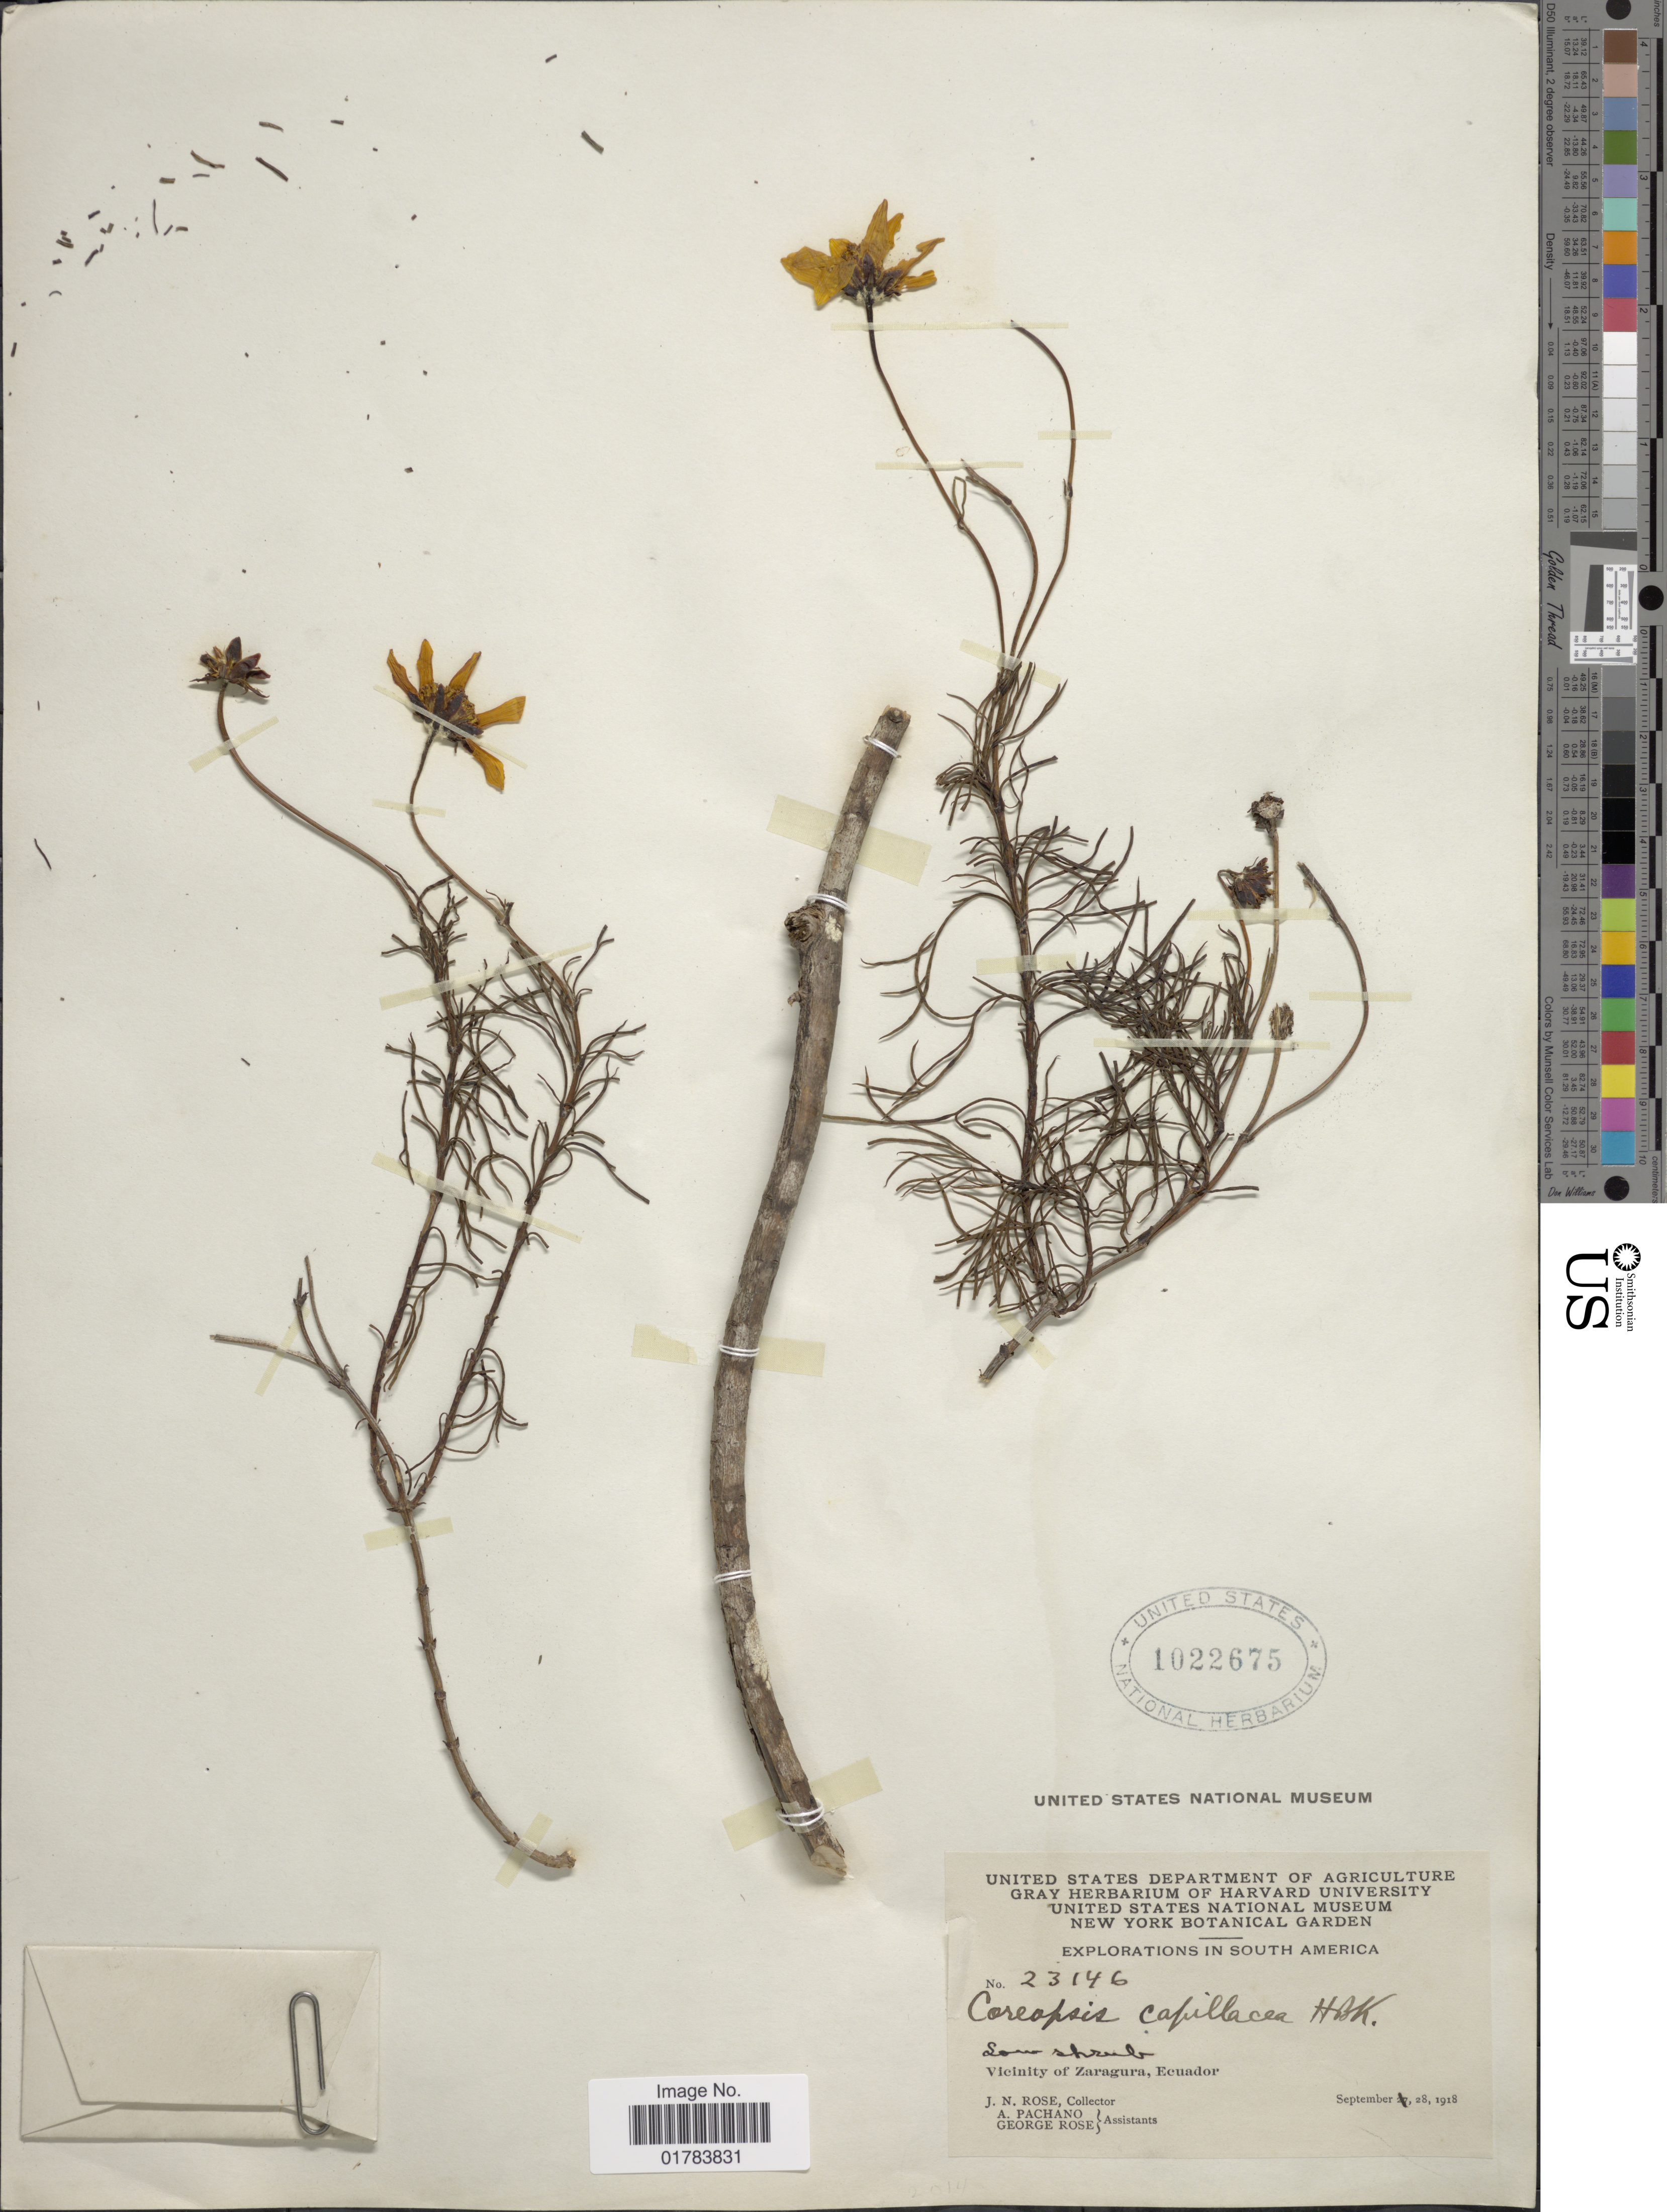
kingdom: Plantae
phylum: Tracheophyta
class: Magnoliopsida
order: Asterales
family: Asteraceae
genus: Coreopsis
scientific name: Coreopsis capillacea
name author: Kunth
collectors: J. N. Rose, A. Pachano & G. Rose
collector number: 23146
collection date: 1918-09-28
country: Ecuador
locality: Vicinity of Zaragura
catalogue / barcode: US 1022675